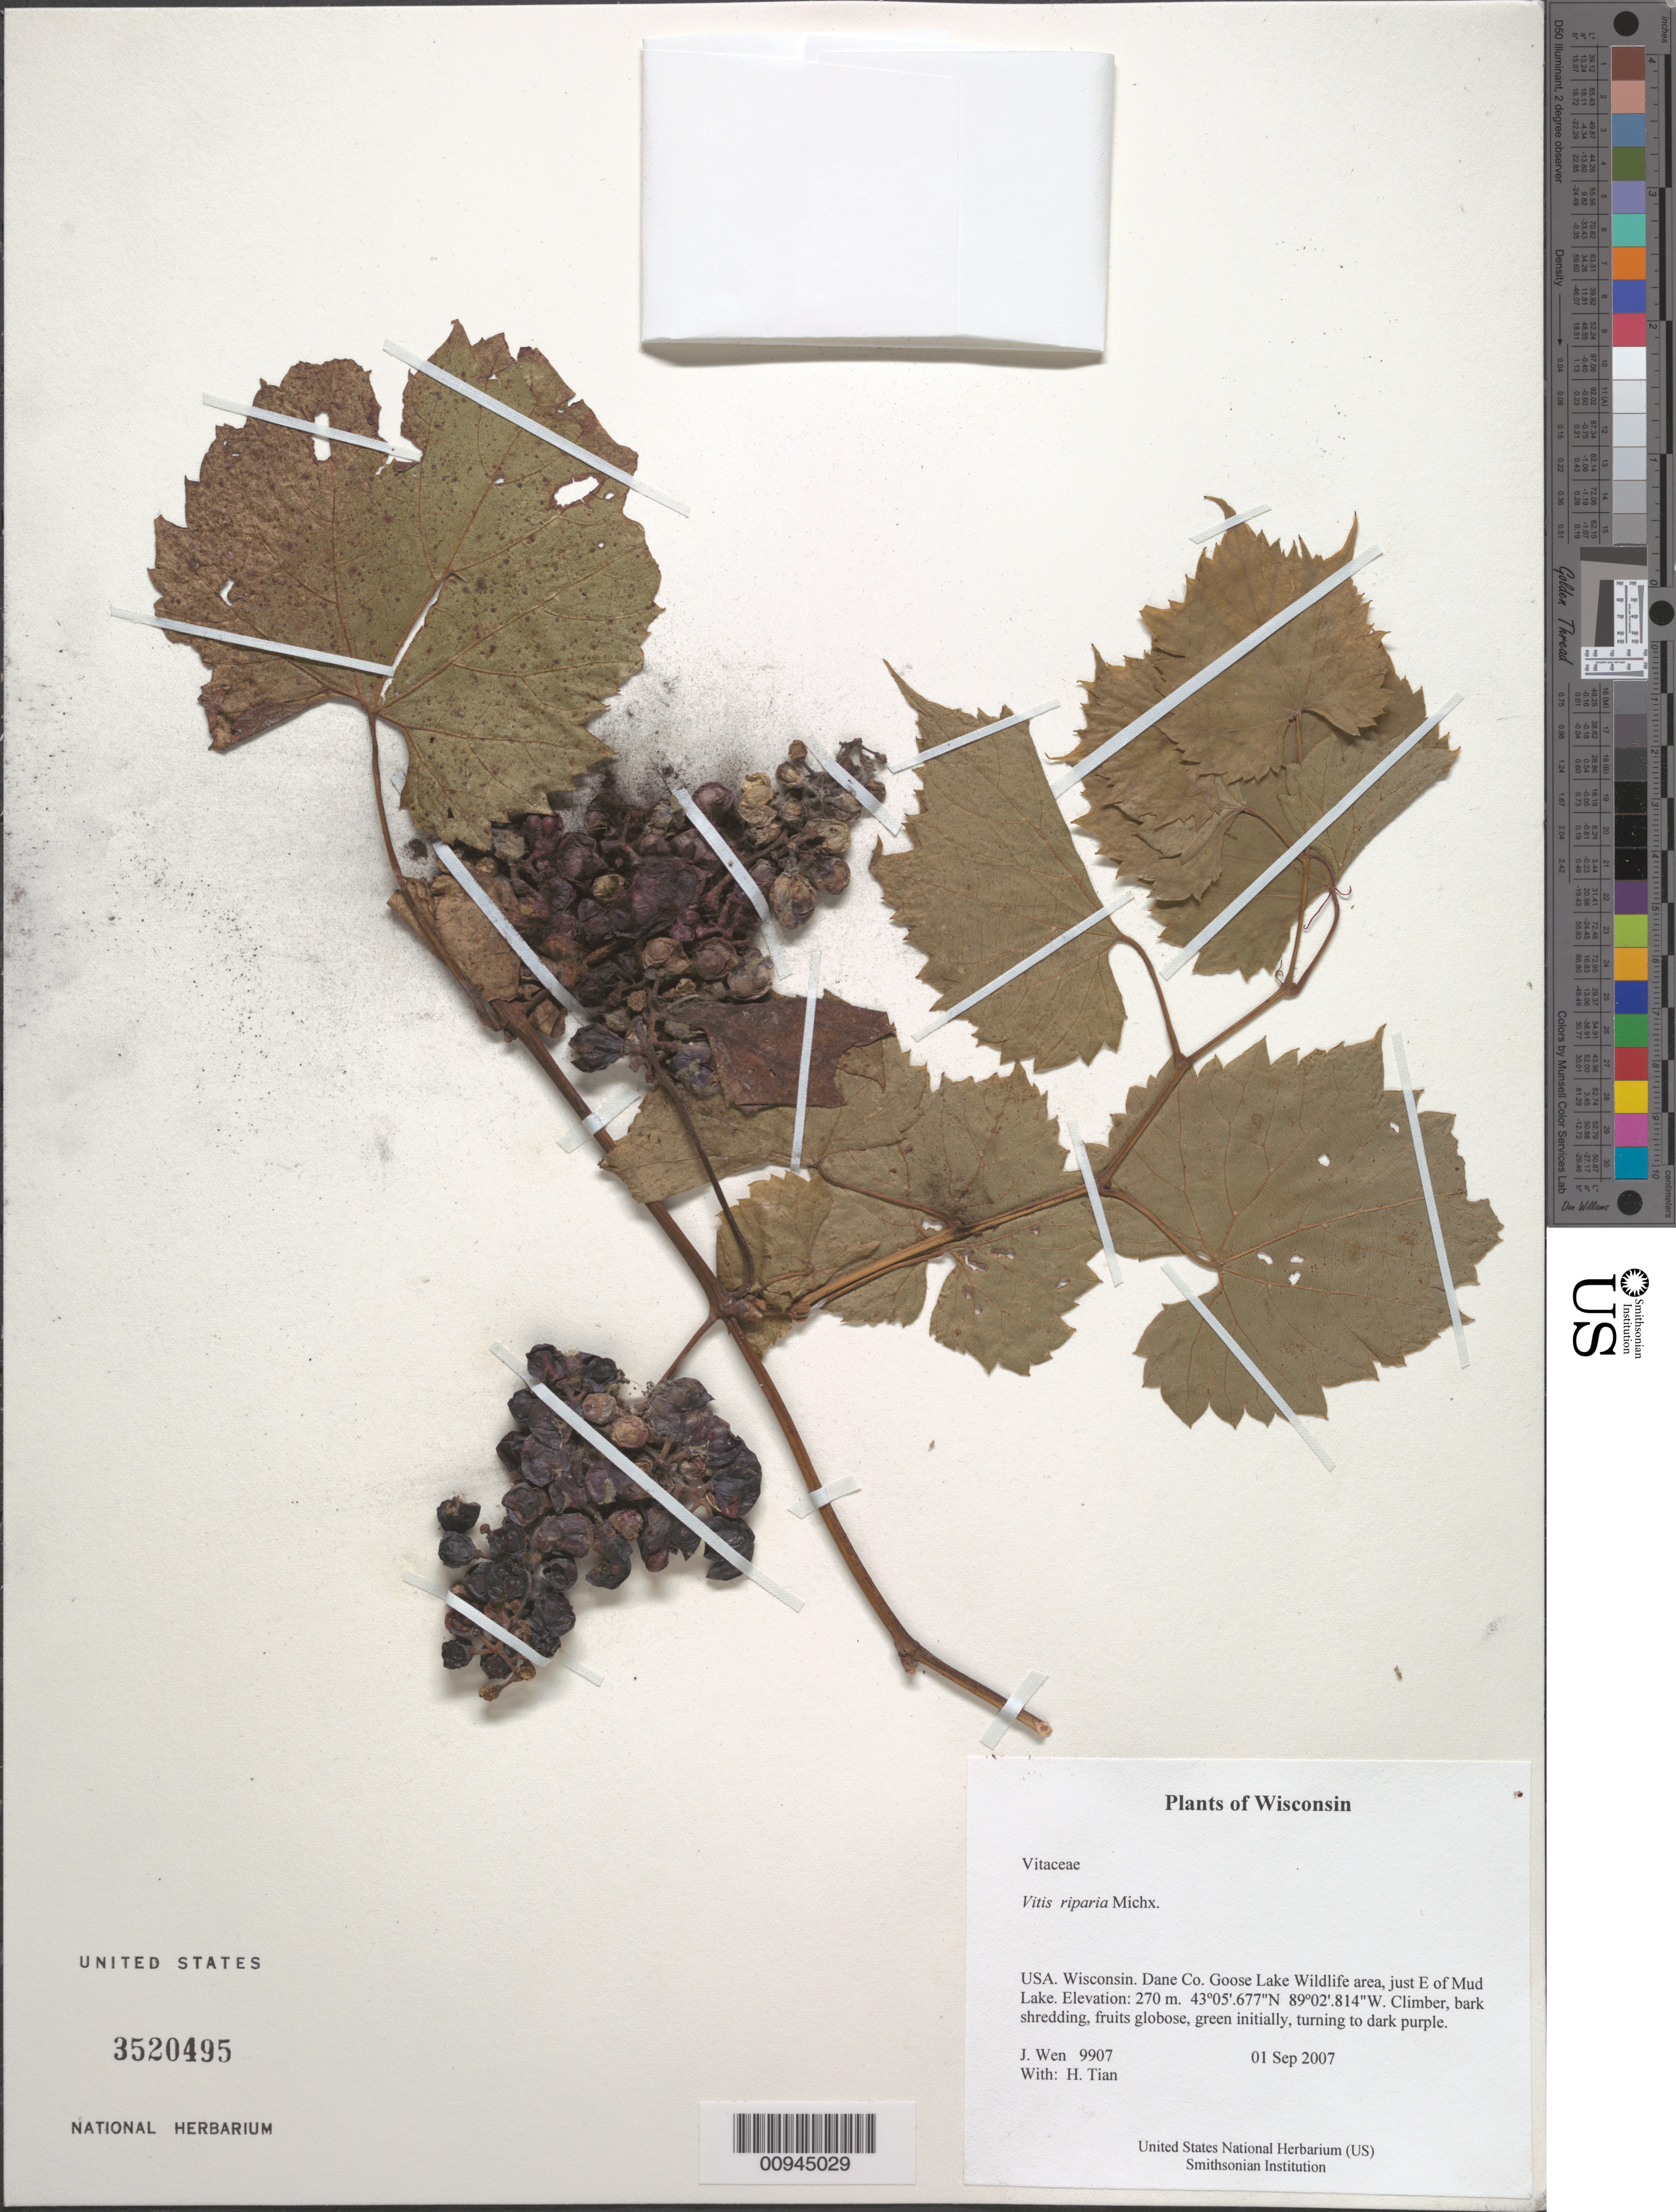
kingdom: Plantae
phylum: Tracheophyta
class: Magnoliopsida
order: Vitales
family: Vitaceae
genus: Vitis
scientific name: Vitis riparia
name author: Michx.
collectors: J. Wen & H. Tian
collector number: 9907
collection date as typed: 01 Sep 2007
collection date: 2007-09-01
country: United States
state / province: Wisconsin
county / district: Dane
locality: Goose Lake Wildlife area, just E of Mud Lake.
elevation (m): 270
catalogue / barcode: US 3520495